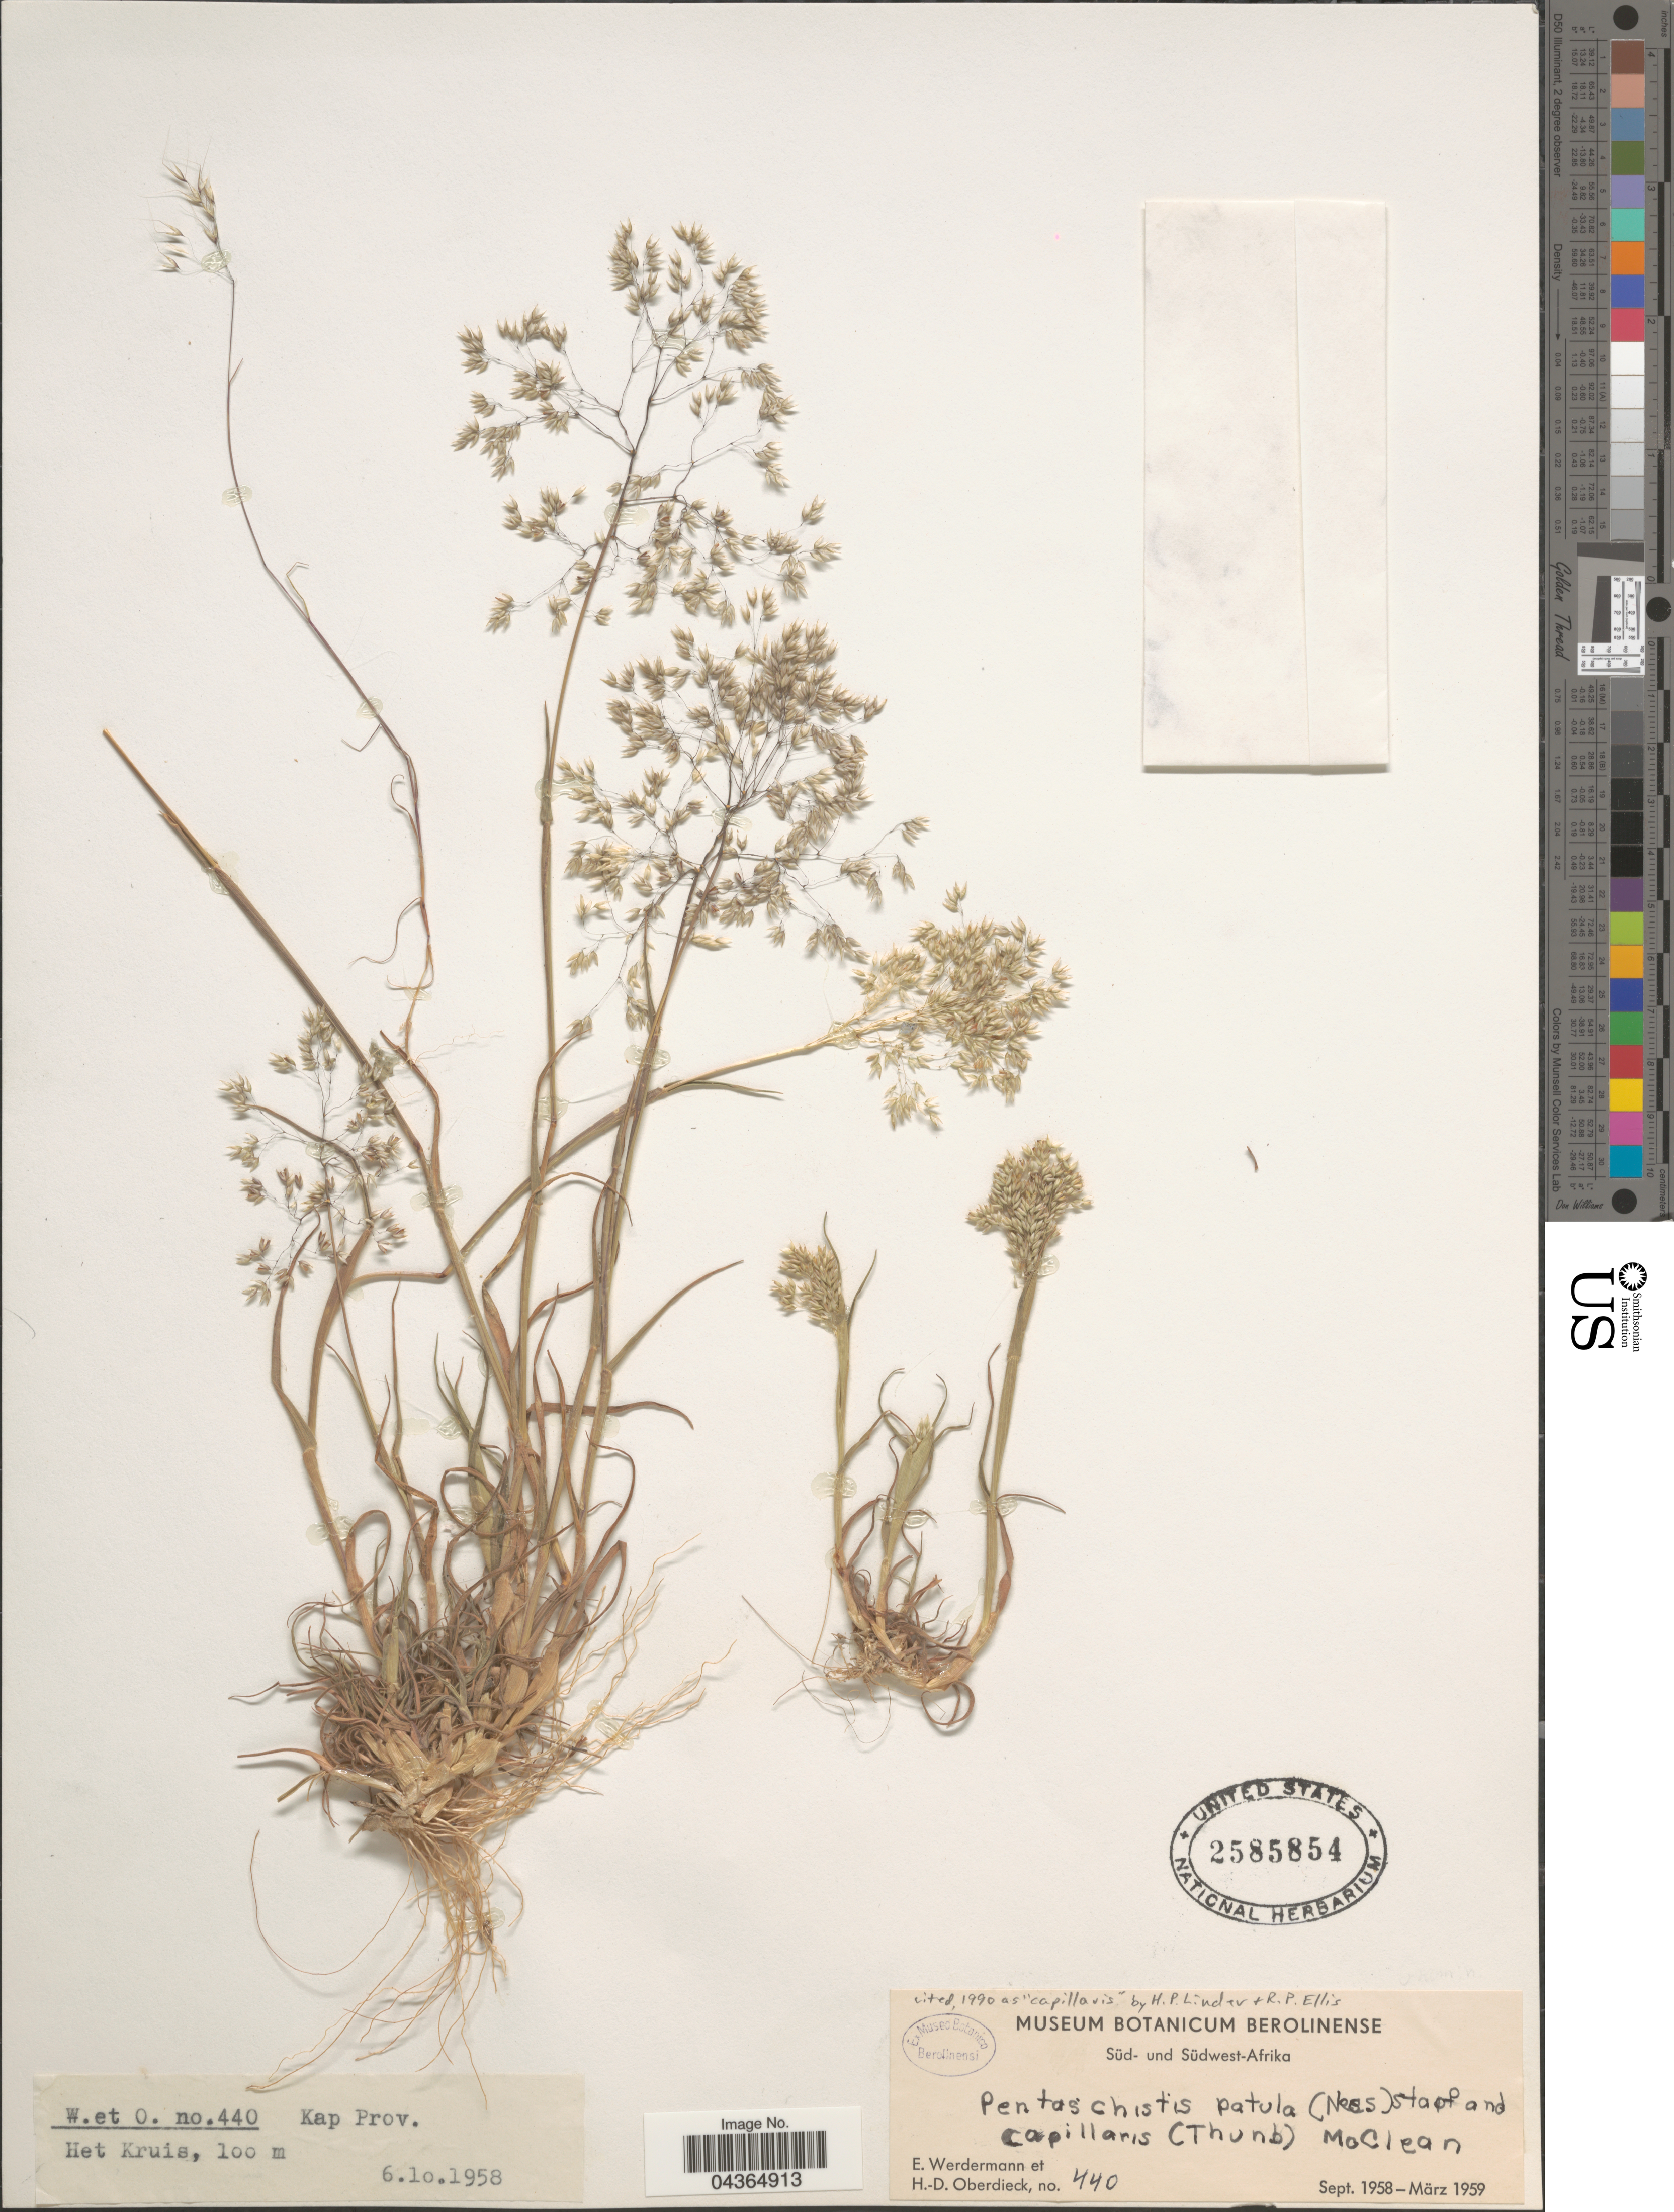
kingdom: Plantae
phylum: Tracheophyta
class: Liliopsida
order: Poales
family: Poaceae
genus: Pentameris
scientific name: Pentameris capillaris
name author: (Thunb.) Galley & H.P. Linder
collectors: E. Werdermann & H. Oberdieck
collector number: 440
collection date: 1958-10-06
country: South Africa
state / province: Western Cape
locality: Kap Prov. Het Kruis.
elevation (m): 100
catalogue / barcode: US 2585854